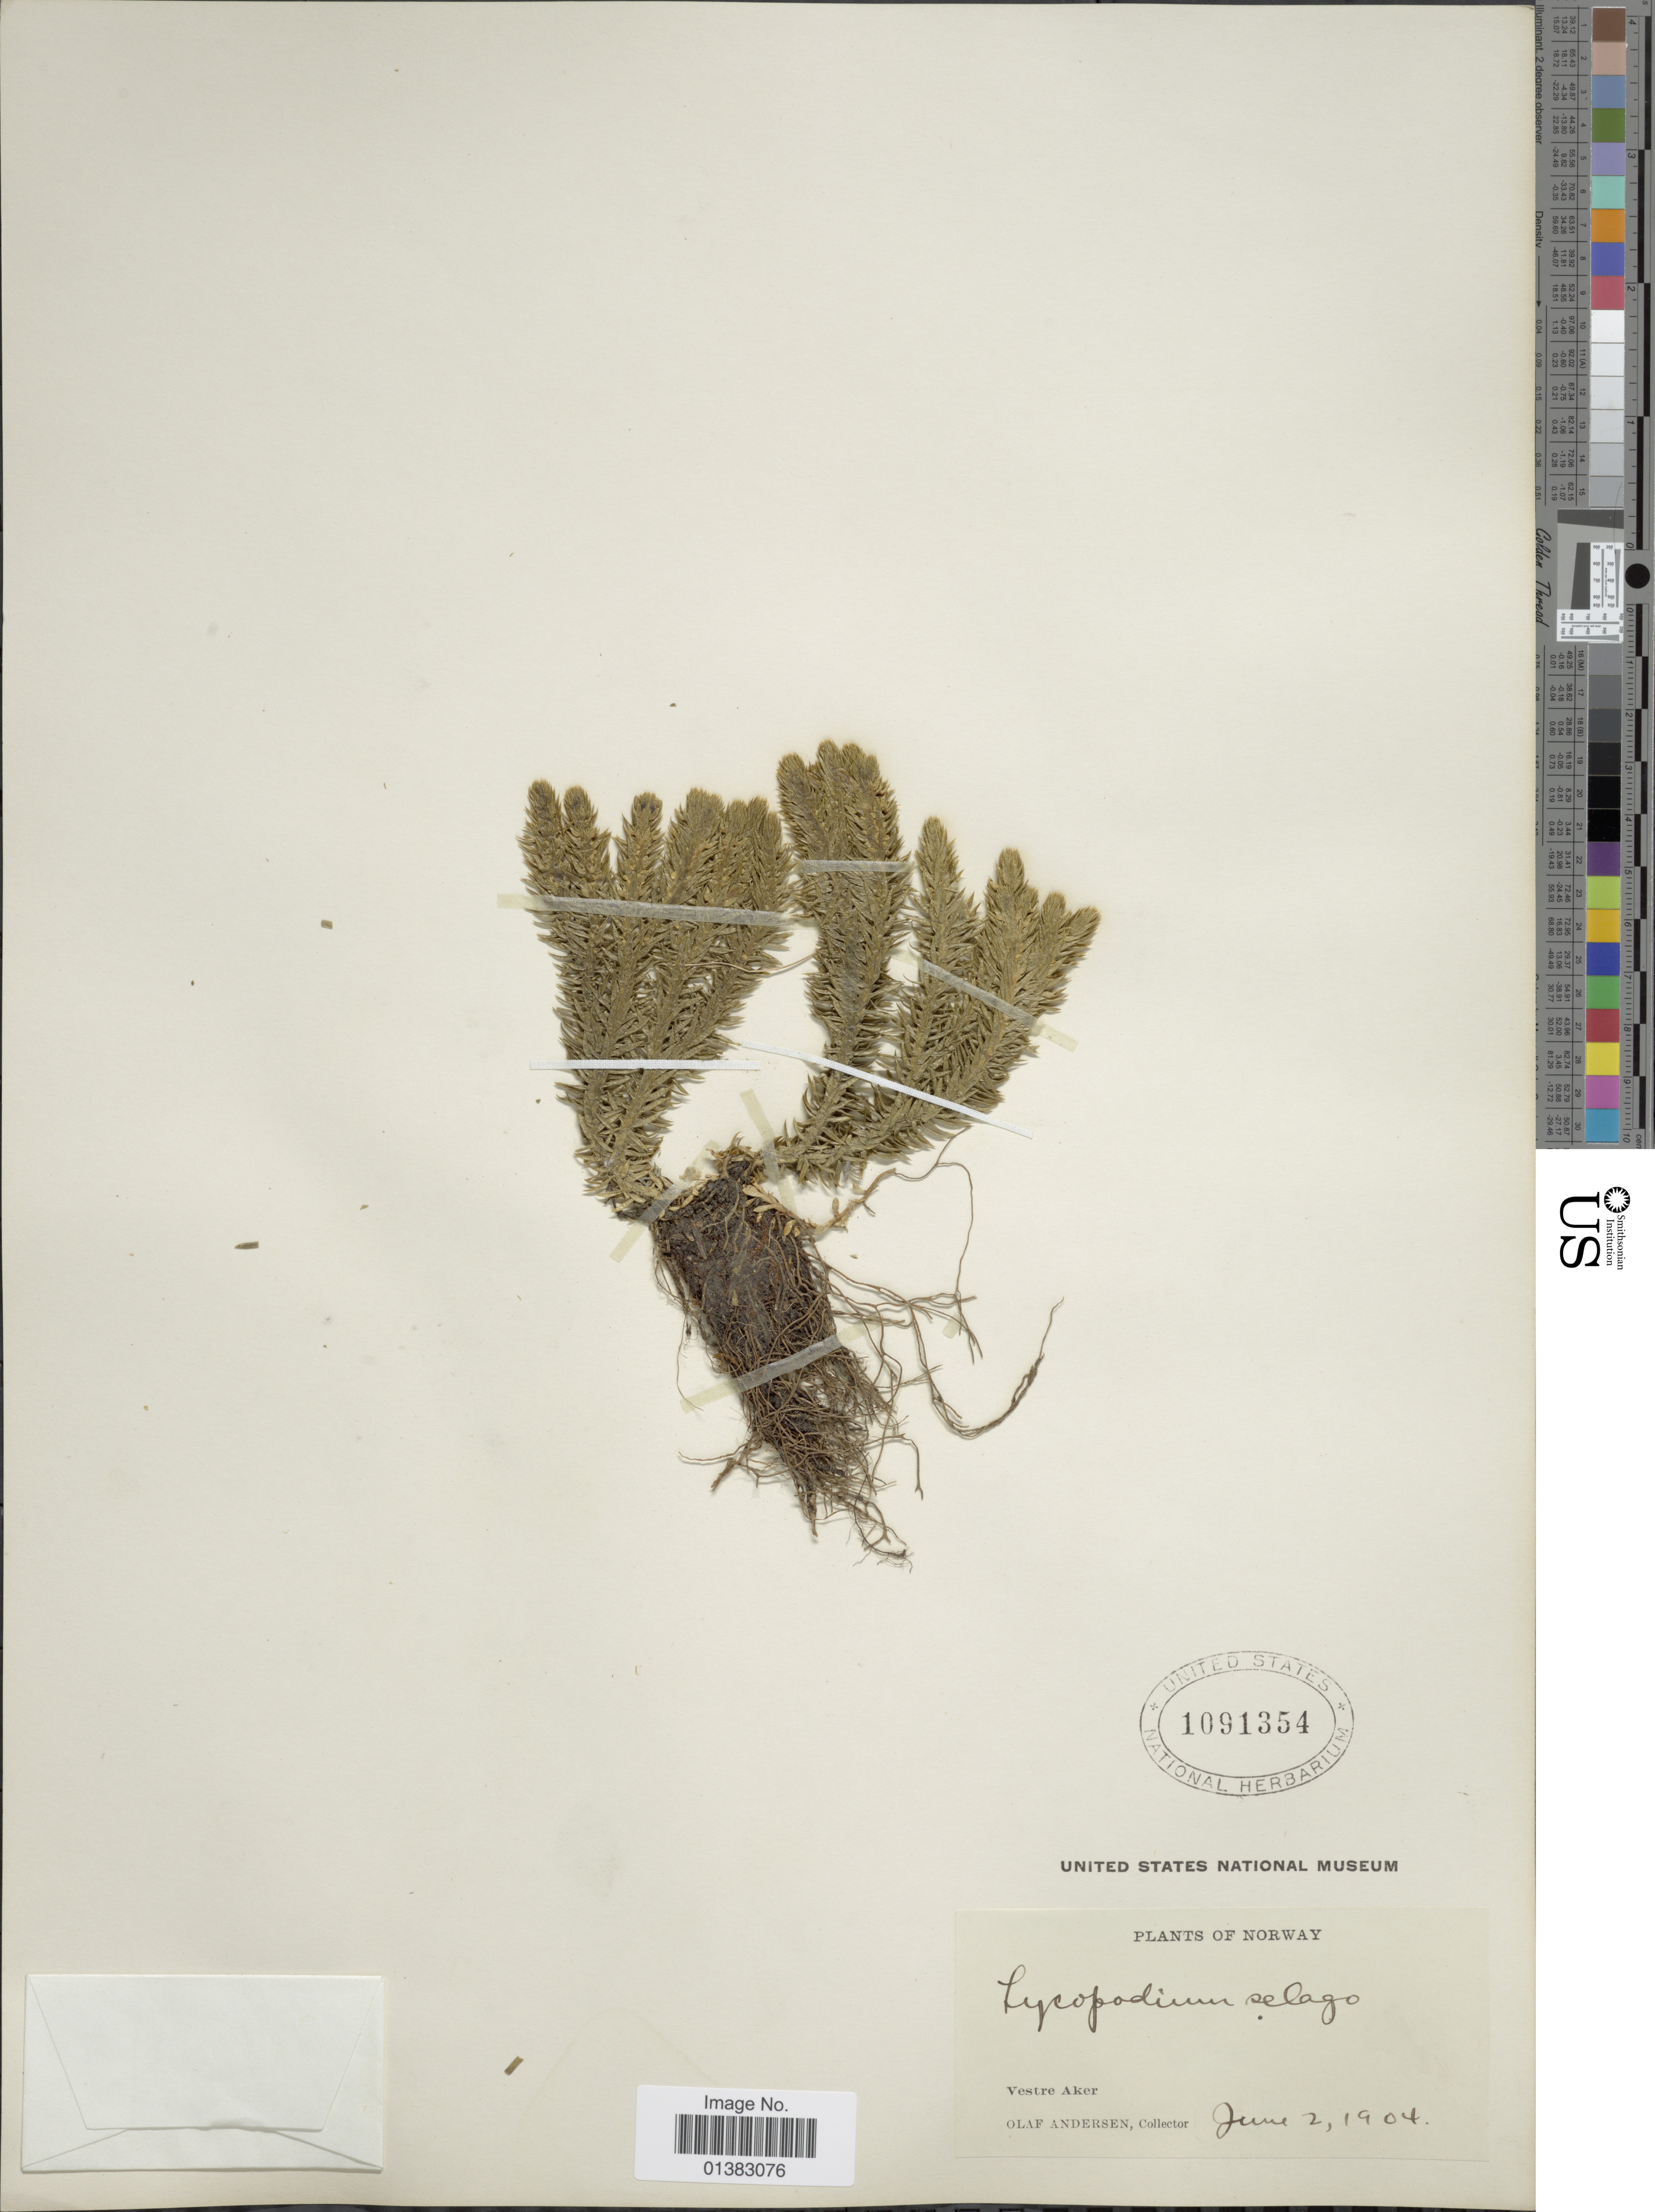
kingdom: Plantae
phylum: Tracheophyta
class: Lycopodiopsida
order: Lycopodiales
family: Lycopodiaceae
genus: Huperzia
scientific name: Huperzia selago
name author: (L.) Bernh. ex Schrank & Mart.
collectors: O. Andersen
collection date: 1904-06-02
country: Norway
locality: Vestre Aker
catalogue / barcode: US 1091354